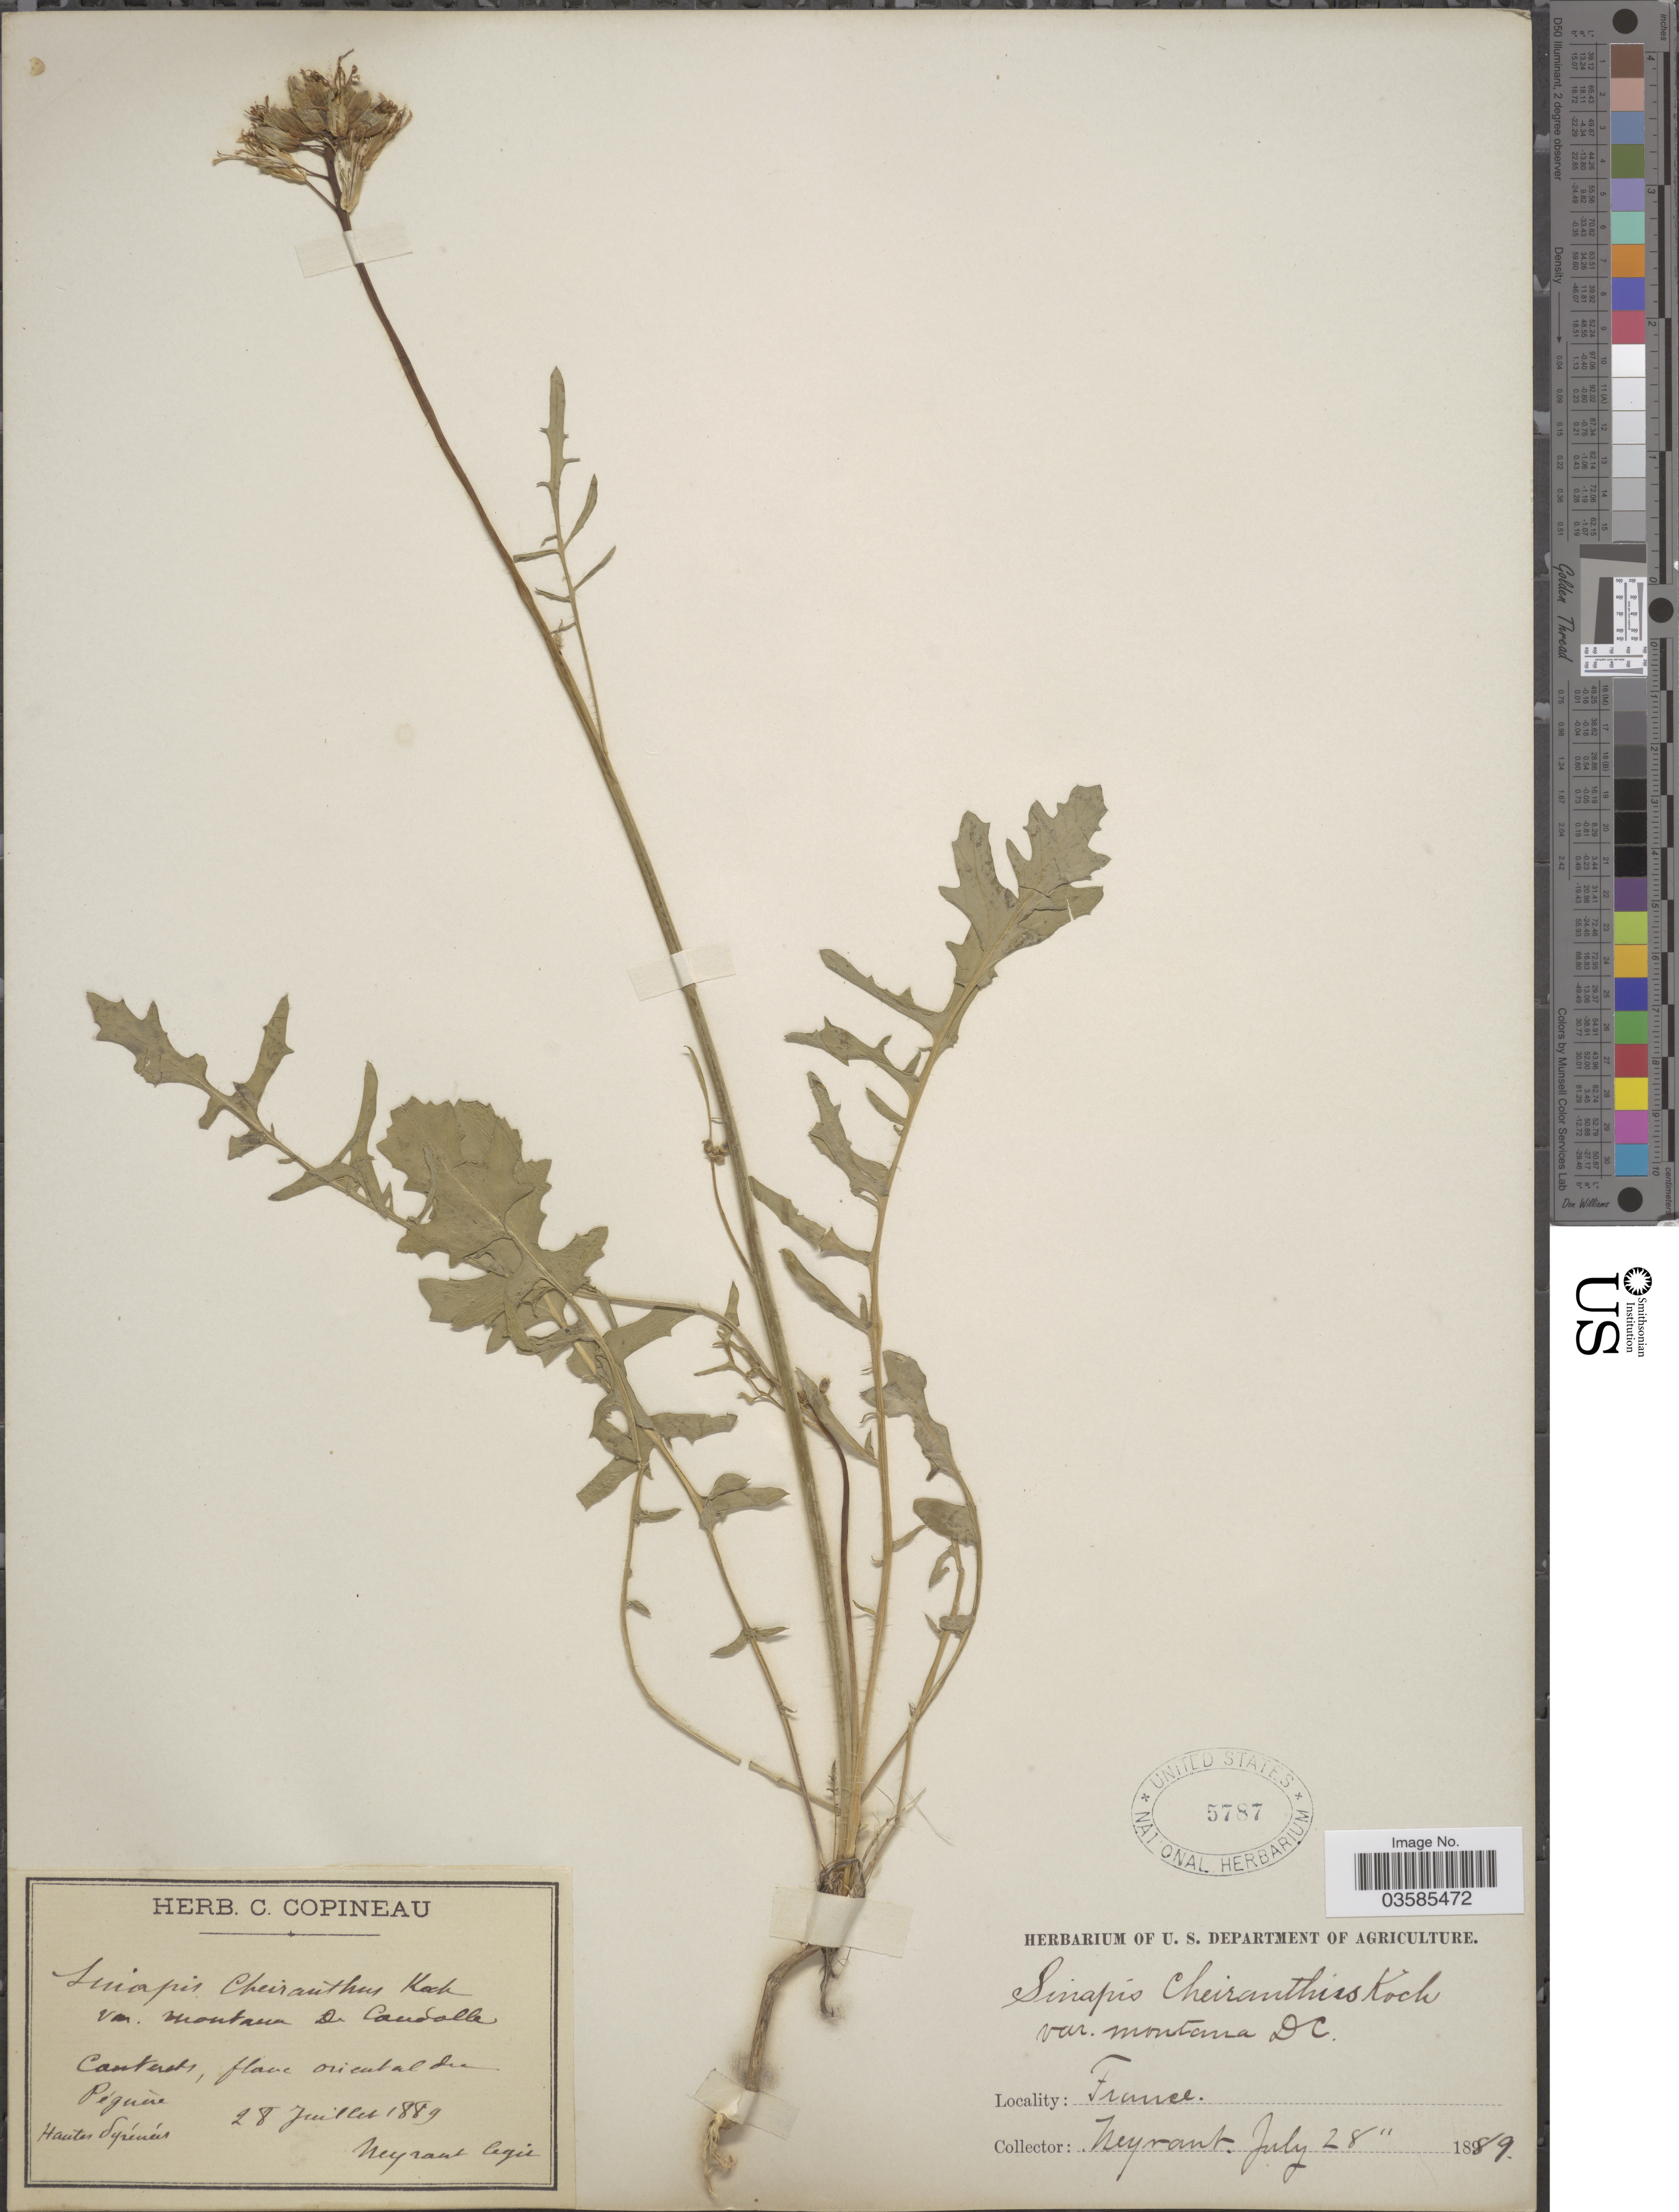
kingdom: Plantae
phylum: Tracheophyta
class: Magnoliopsida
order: Brassicales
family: Brassicaceae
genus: Brassica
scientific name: Brassica cheiranthos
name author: Vill.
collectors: Neyraut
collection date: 1889-07-28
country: France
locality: Cauterets, flave oriental du Péguere. Hautes Pyrénées.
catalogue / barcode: US 5787